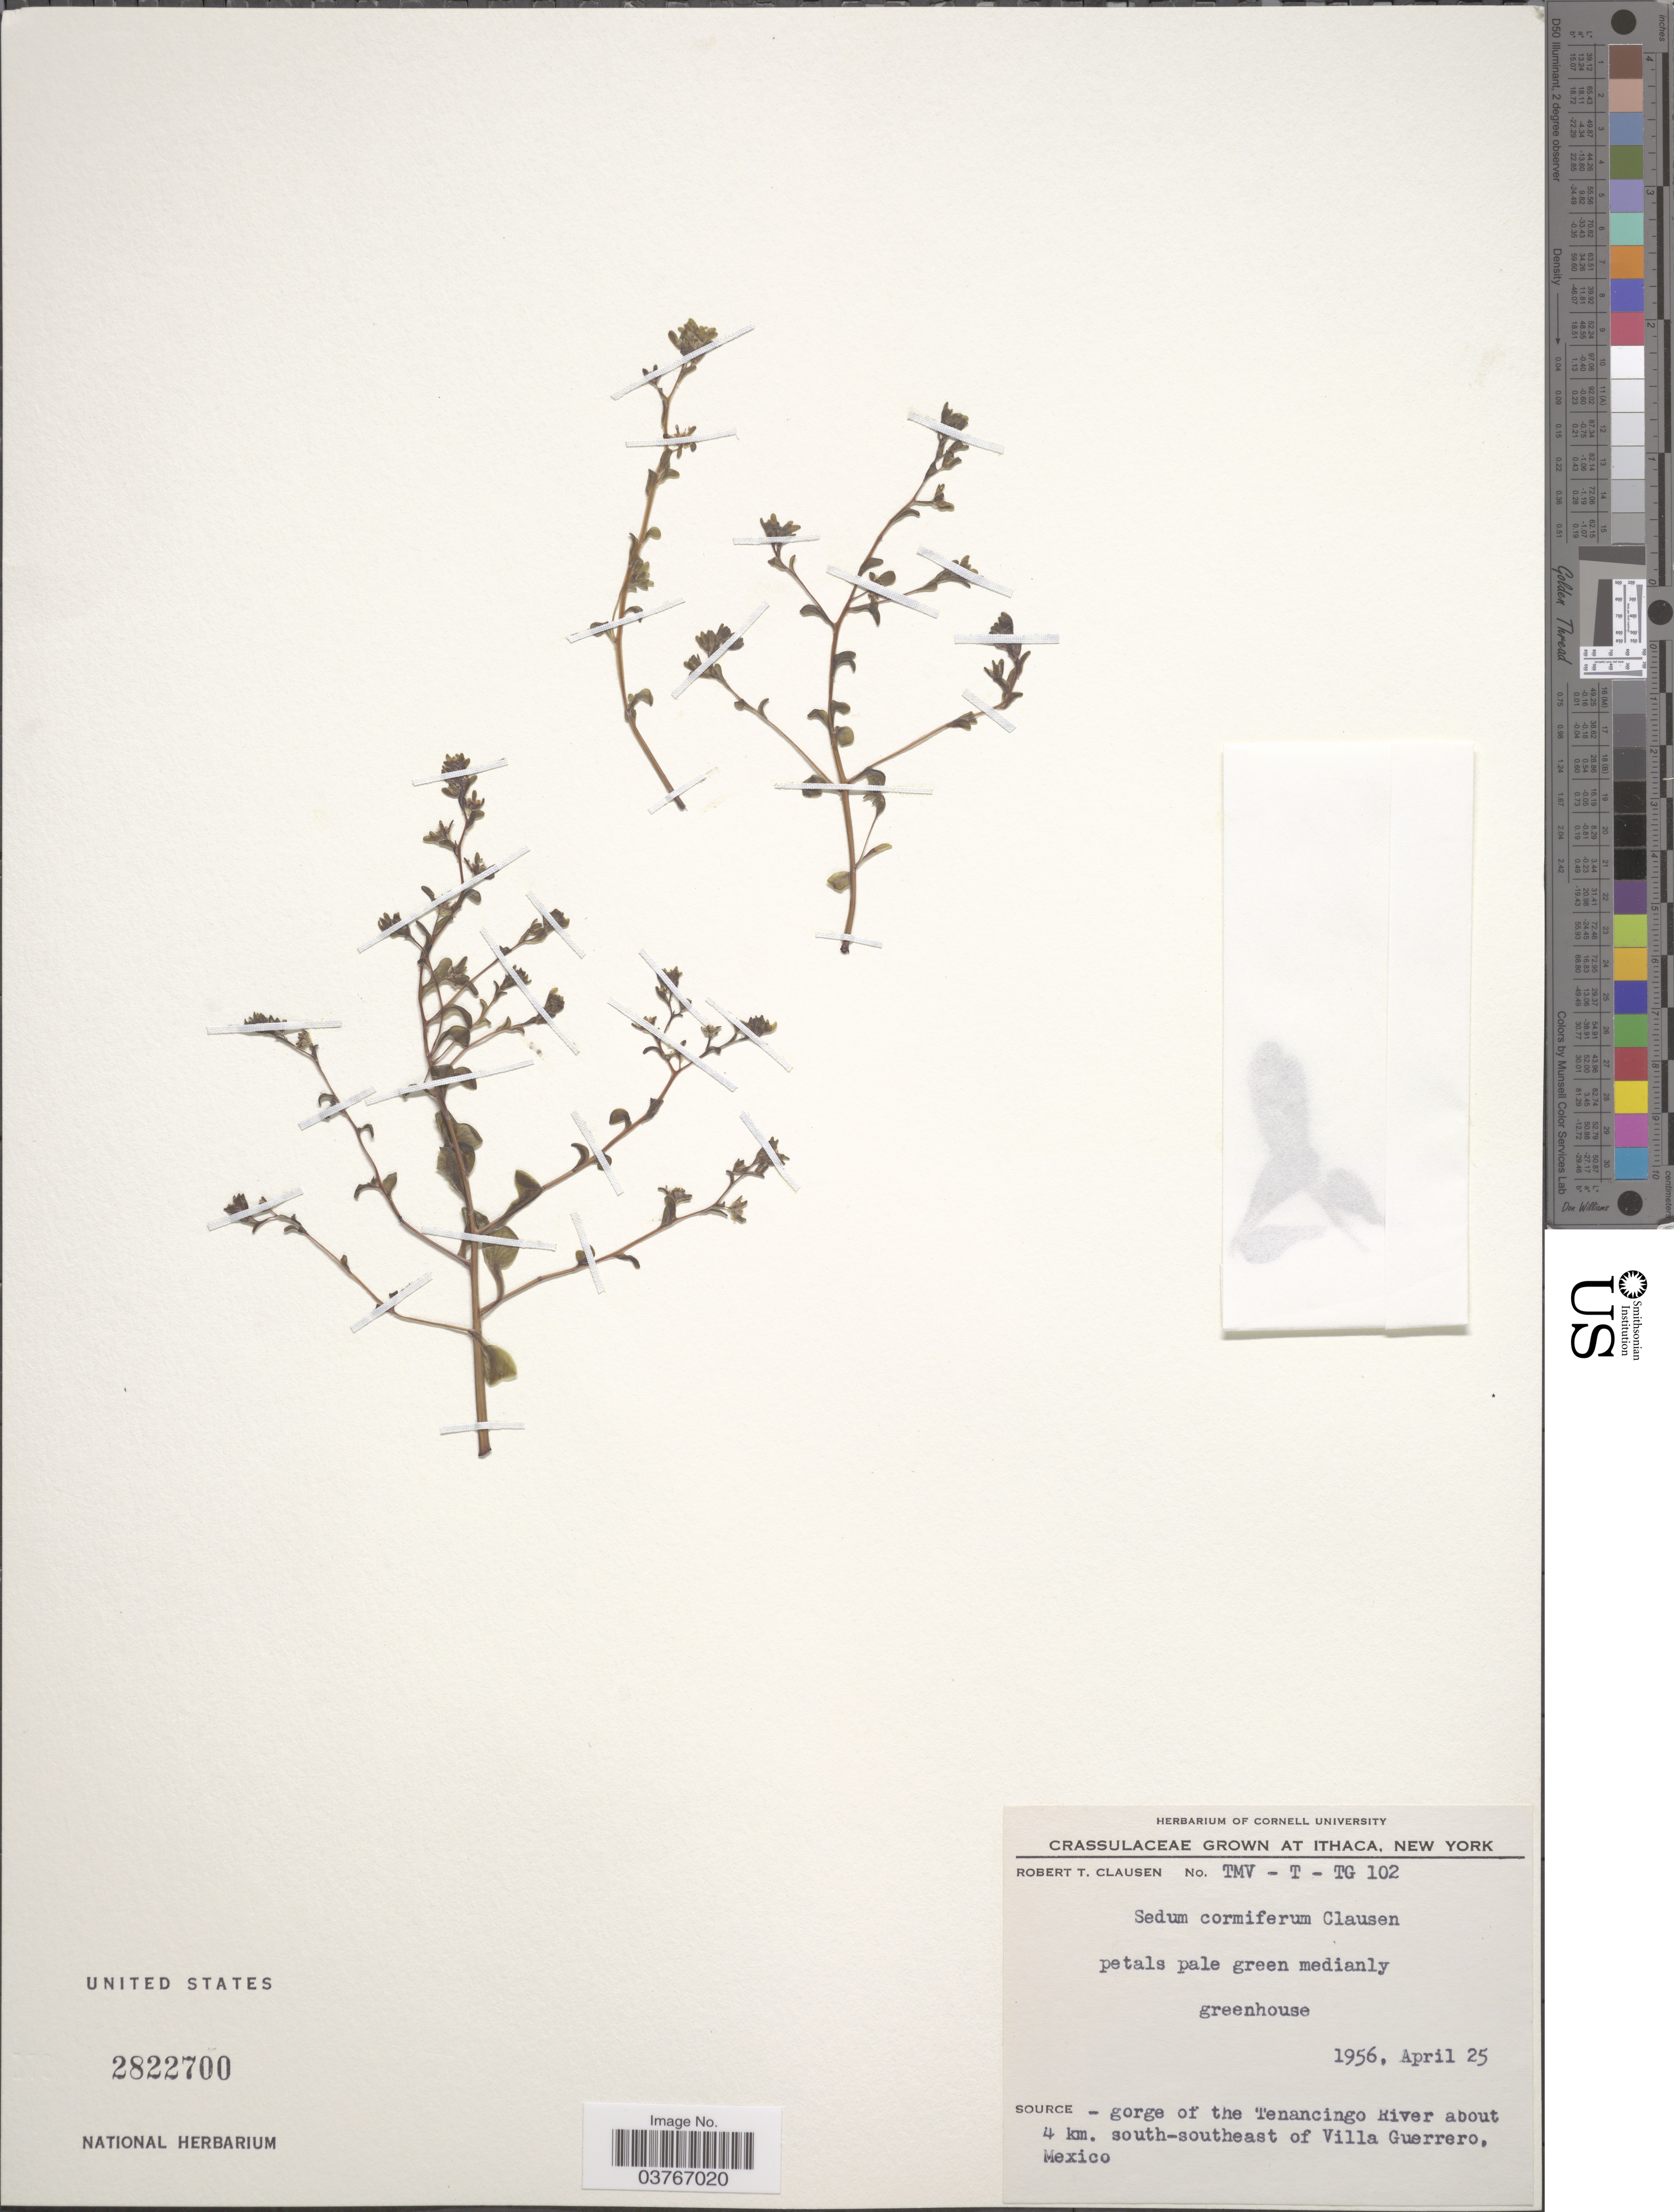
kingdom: Plantae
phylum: Tracheophyta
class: Magnoliopsida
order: Saxifragales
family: Crassulaceae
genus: Sedum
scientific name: Sedum cormiferum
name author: R.T. Clausen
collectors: R. T. Clausen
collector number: TMV-T-TG102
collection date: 1956-04-25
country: United States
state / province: New York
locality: Ithaca. Greenhouse.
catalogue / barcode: US 2822700